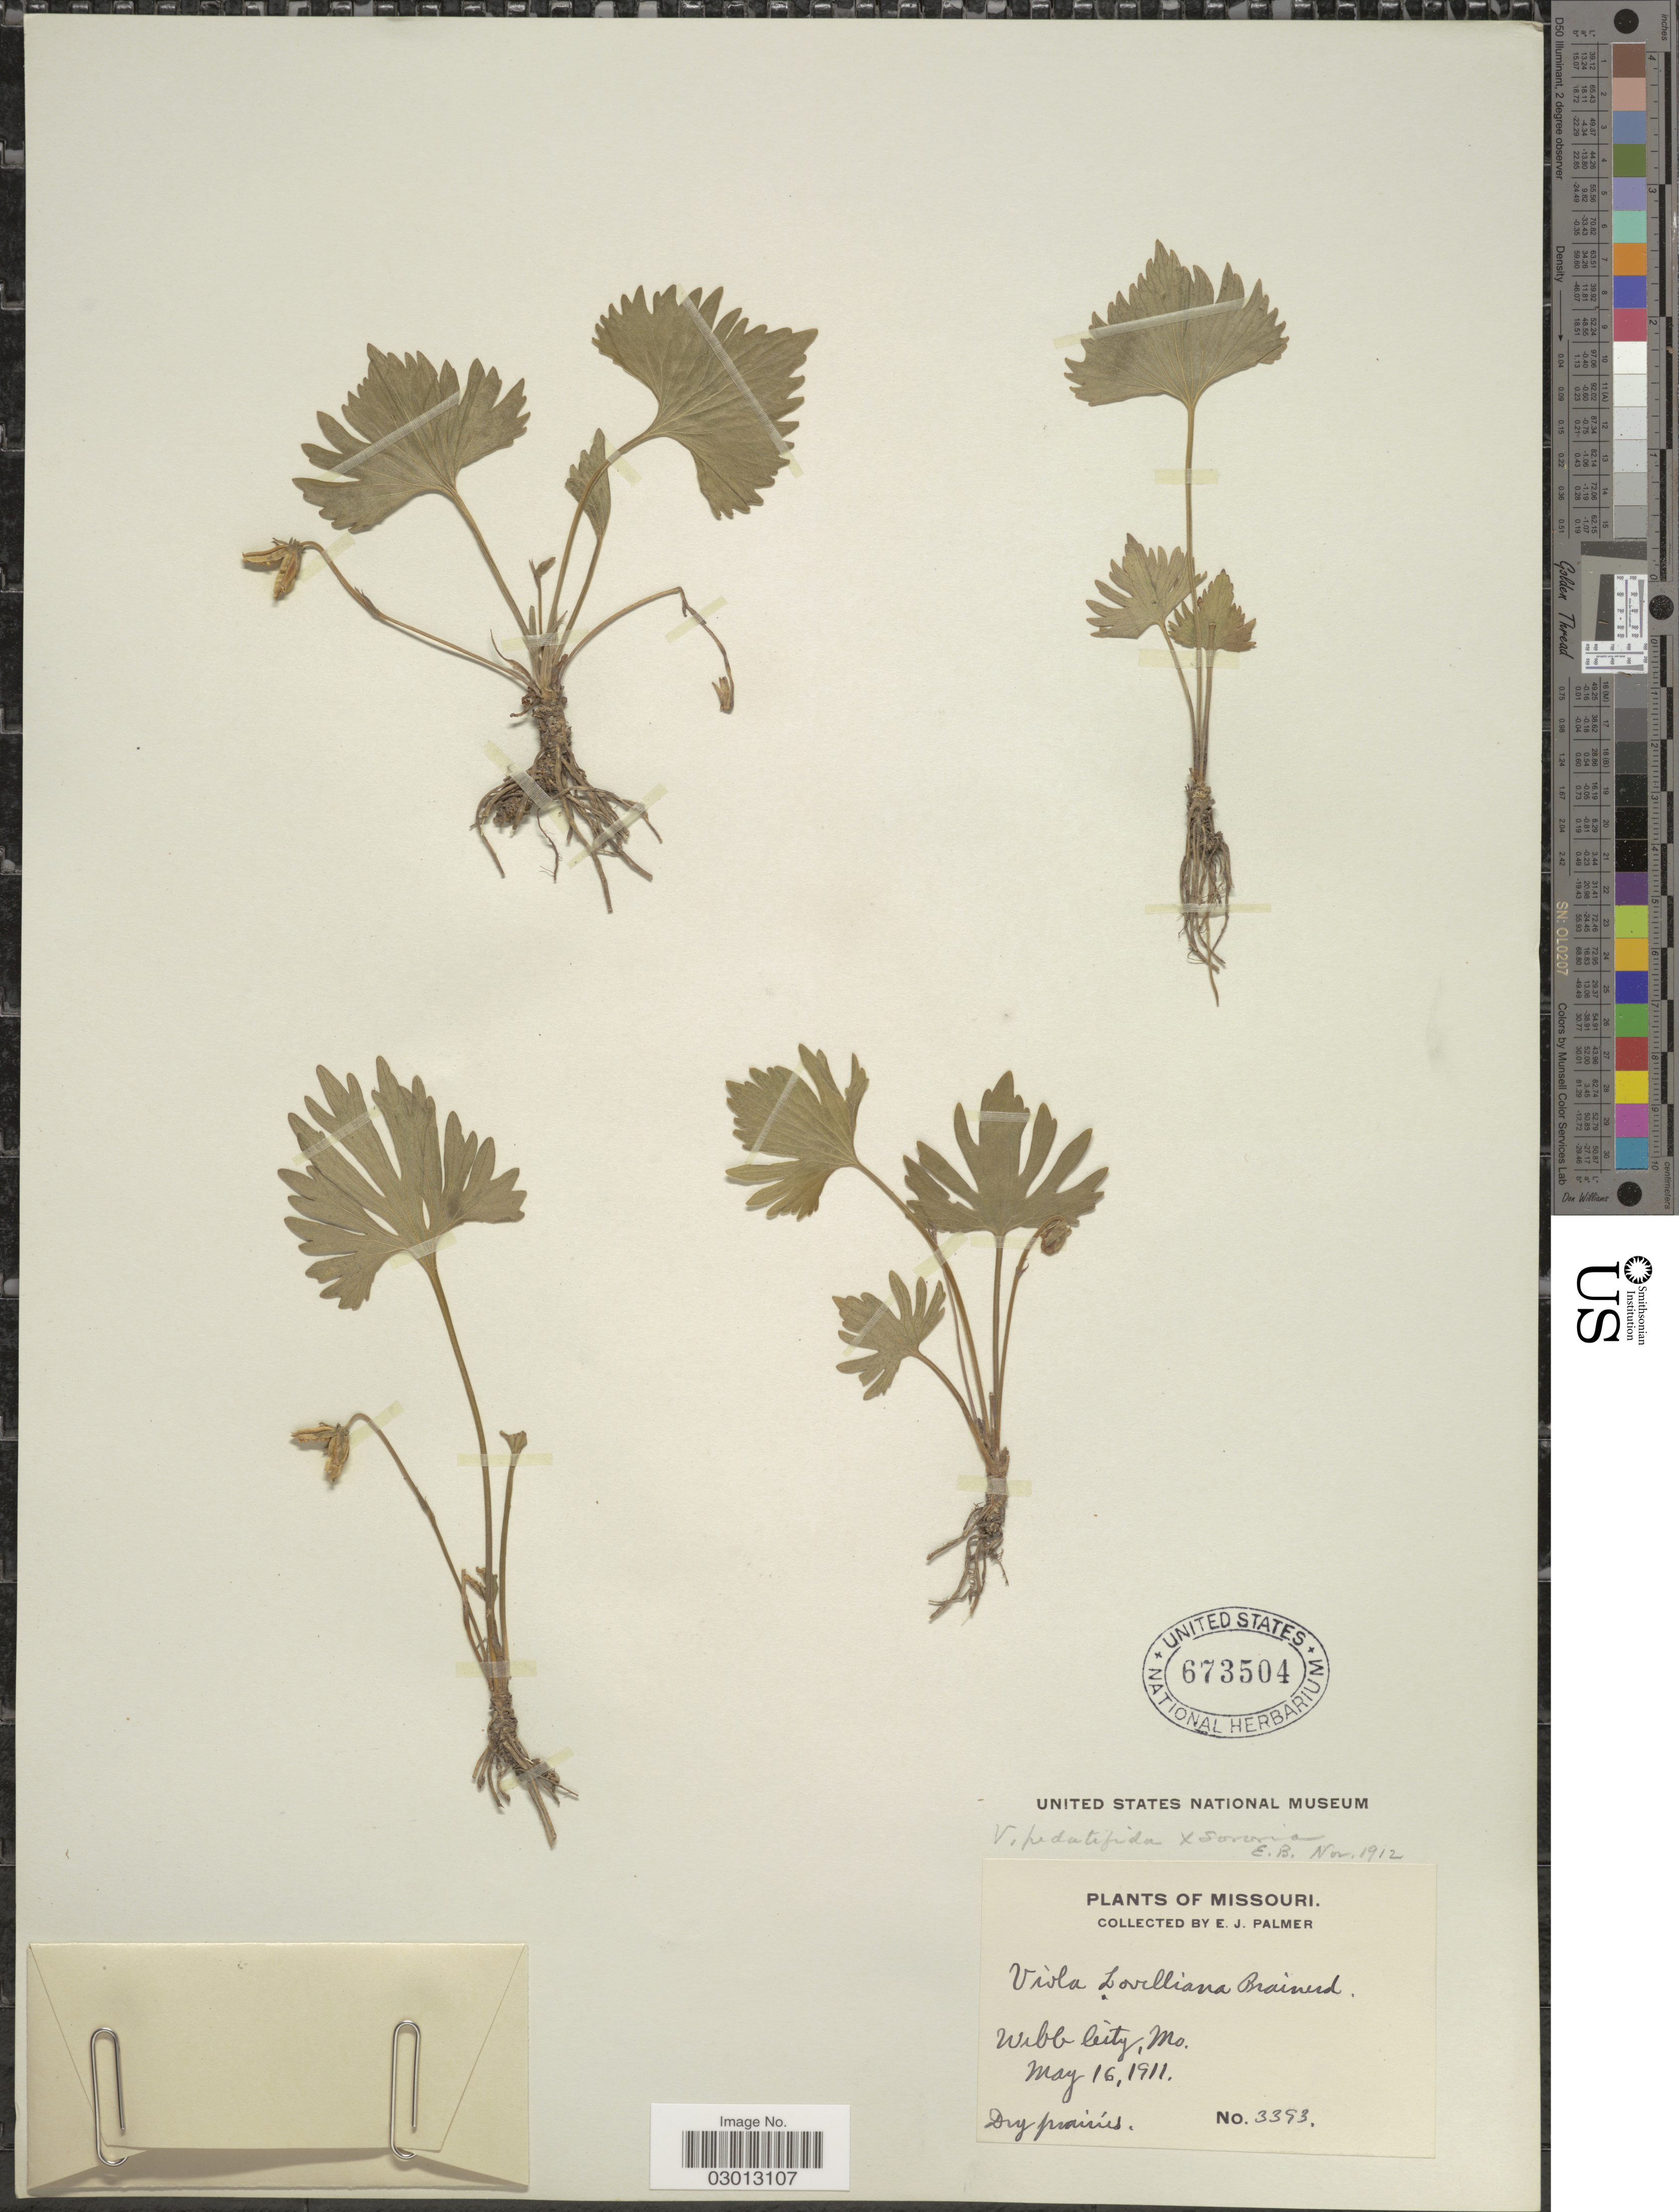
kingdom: Plantae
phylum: Tracheophyta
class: Magnoliopsida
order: Malpighiales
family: Violaceae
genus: Viola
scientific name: Viola pedatifida x V. sororia Willd.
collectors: E. J. Palmer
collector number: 3393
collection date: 1911-05-16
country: United States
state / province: Missouri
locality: Webb City, Mo.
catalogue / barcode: US 673504